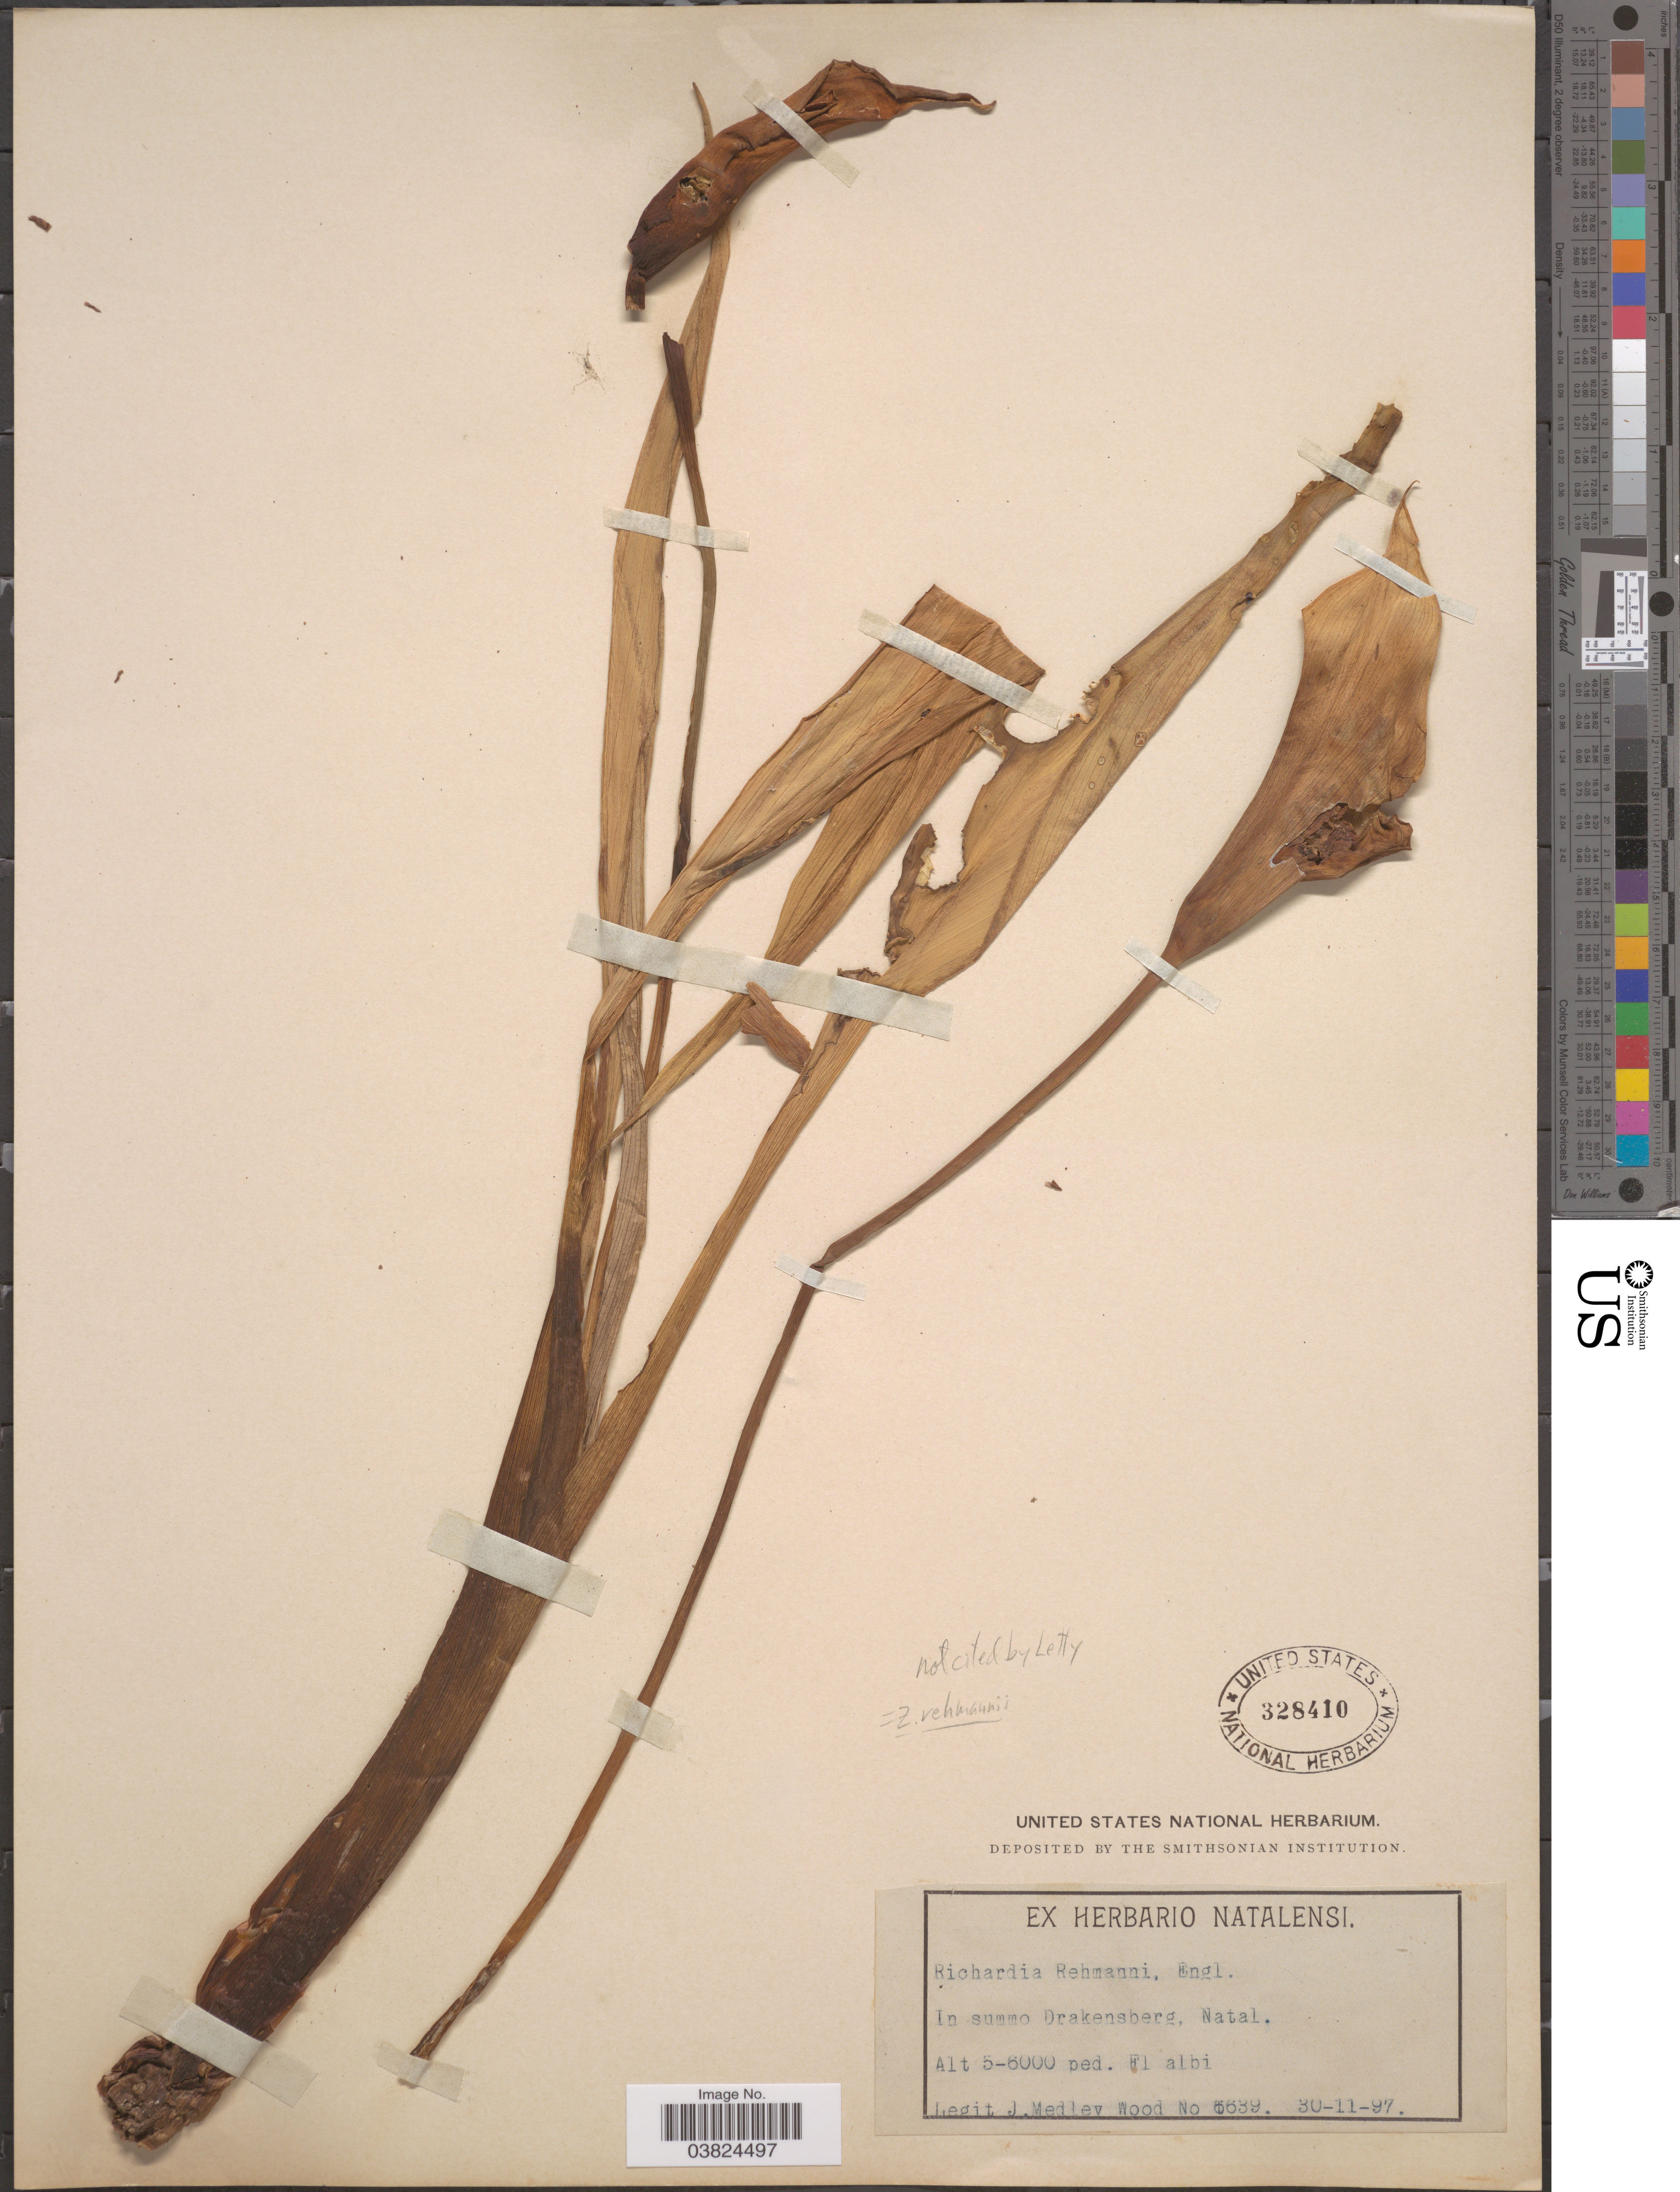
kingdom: Plantae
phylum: Tracheophyta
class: Liliopsida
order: Alismatales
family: Araceae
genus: Zantedeschia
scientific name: Zantedeschia rehmannii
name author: Engl.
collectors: J. M. Wood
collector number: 6639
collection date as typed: Transcribed d/m/y: 30/11/97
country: South Africa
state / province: KwaZulu-Natal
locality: Natal. In summo Drakensberg.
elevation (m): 1524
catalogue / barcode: US 328410